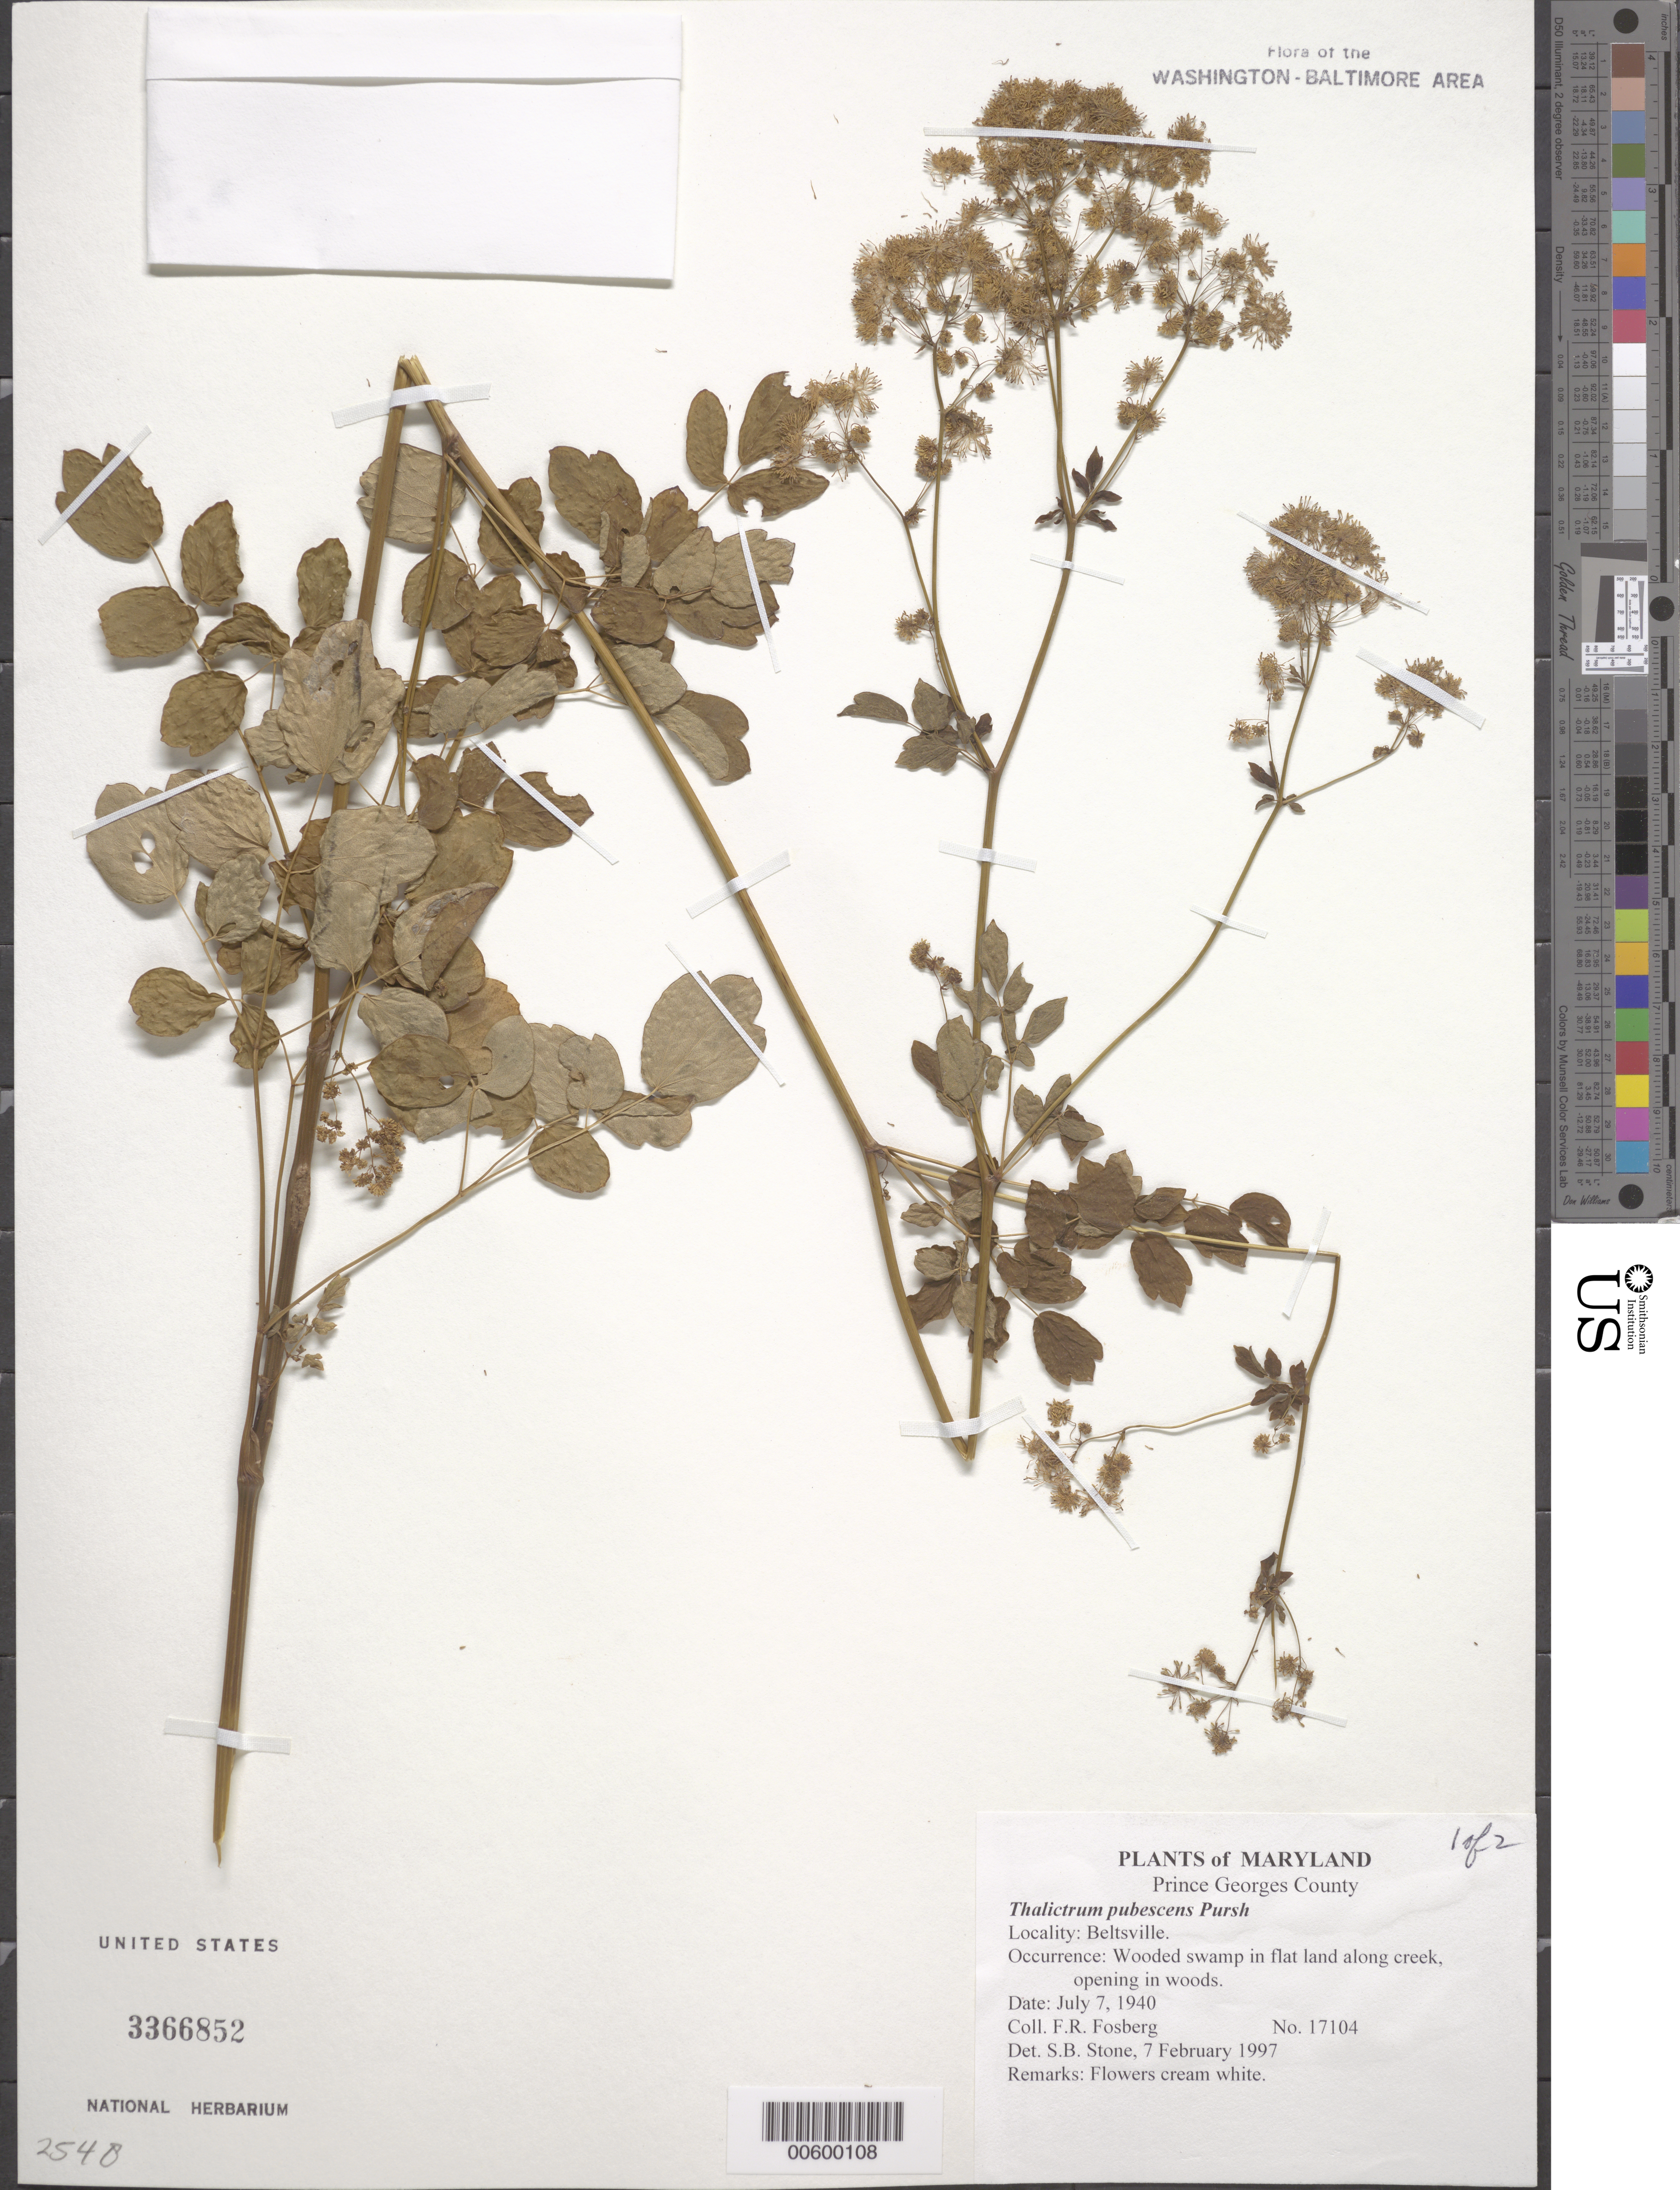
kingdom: Plantae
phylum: Tracheophyta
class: Magnoliopsida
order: Ranunculales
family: Ranunculaceae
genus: Thalictrum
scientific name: Thalictrum pubescens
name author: Pursh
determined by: Stone, S. B.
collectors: F. R. Fosberg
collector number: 17104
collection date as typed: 07 Jul 1940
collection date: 1940-07-07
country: United States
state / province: Maryland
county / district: Prince George's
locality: Beltsville.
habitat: Wooded swamp in flat land along creek, opening in woods.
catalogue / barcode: US 3366852